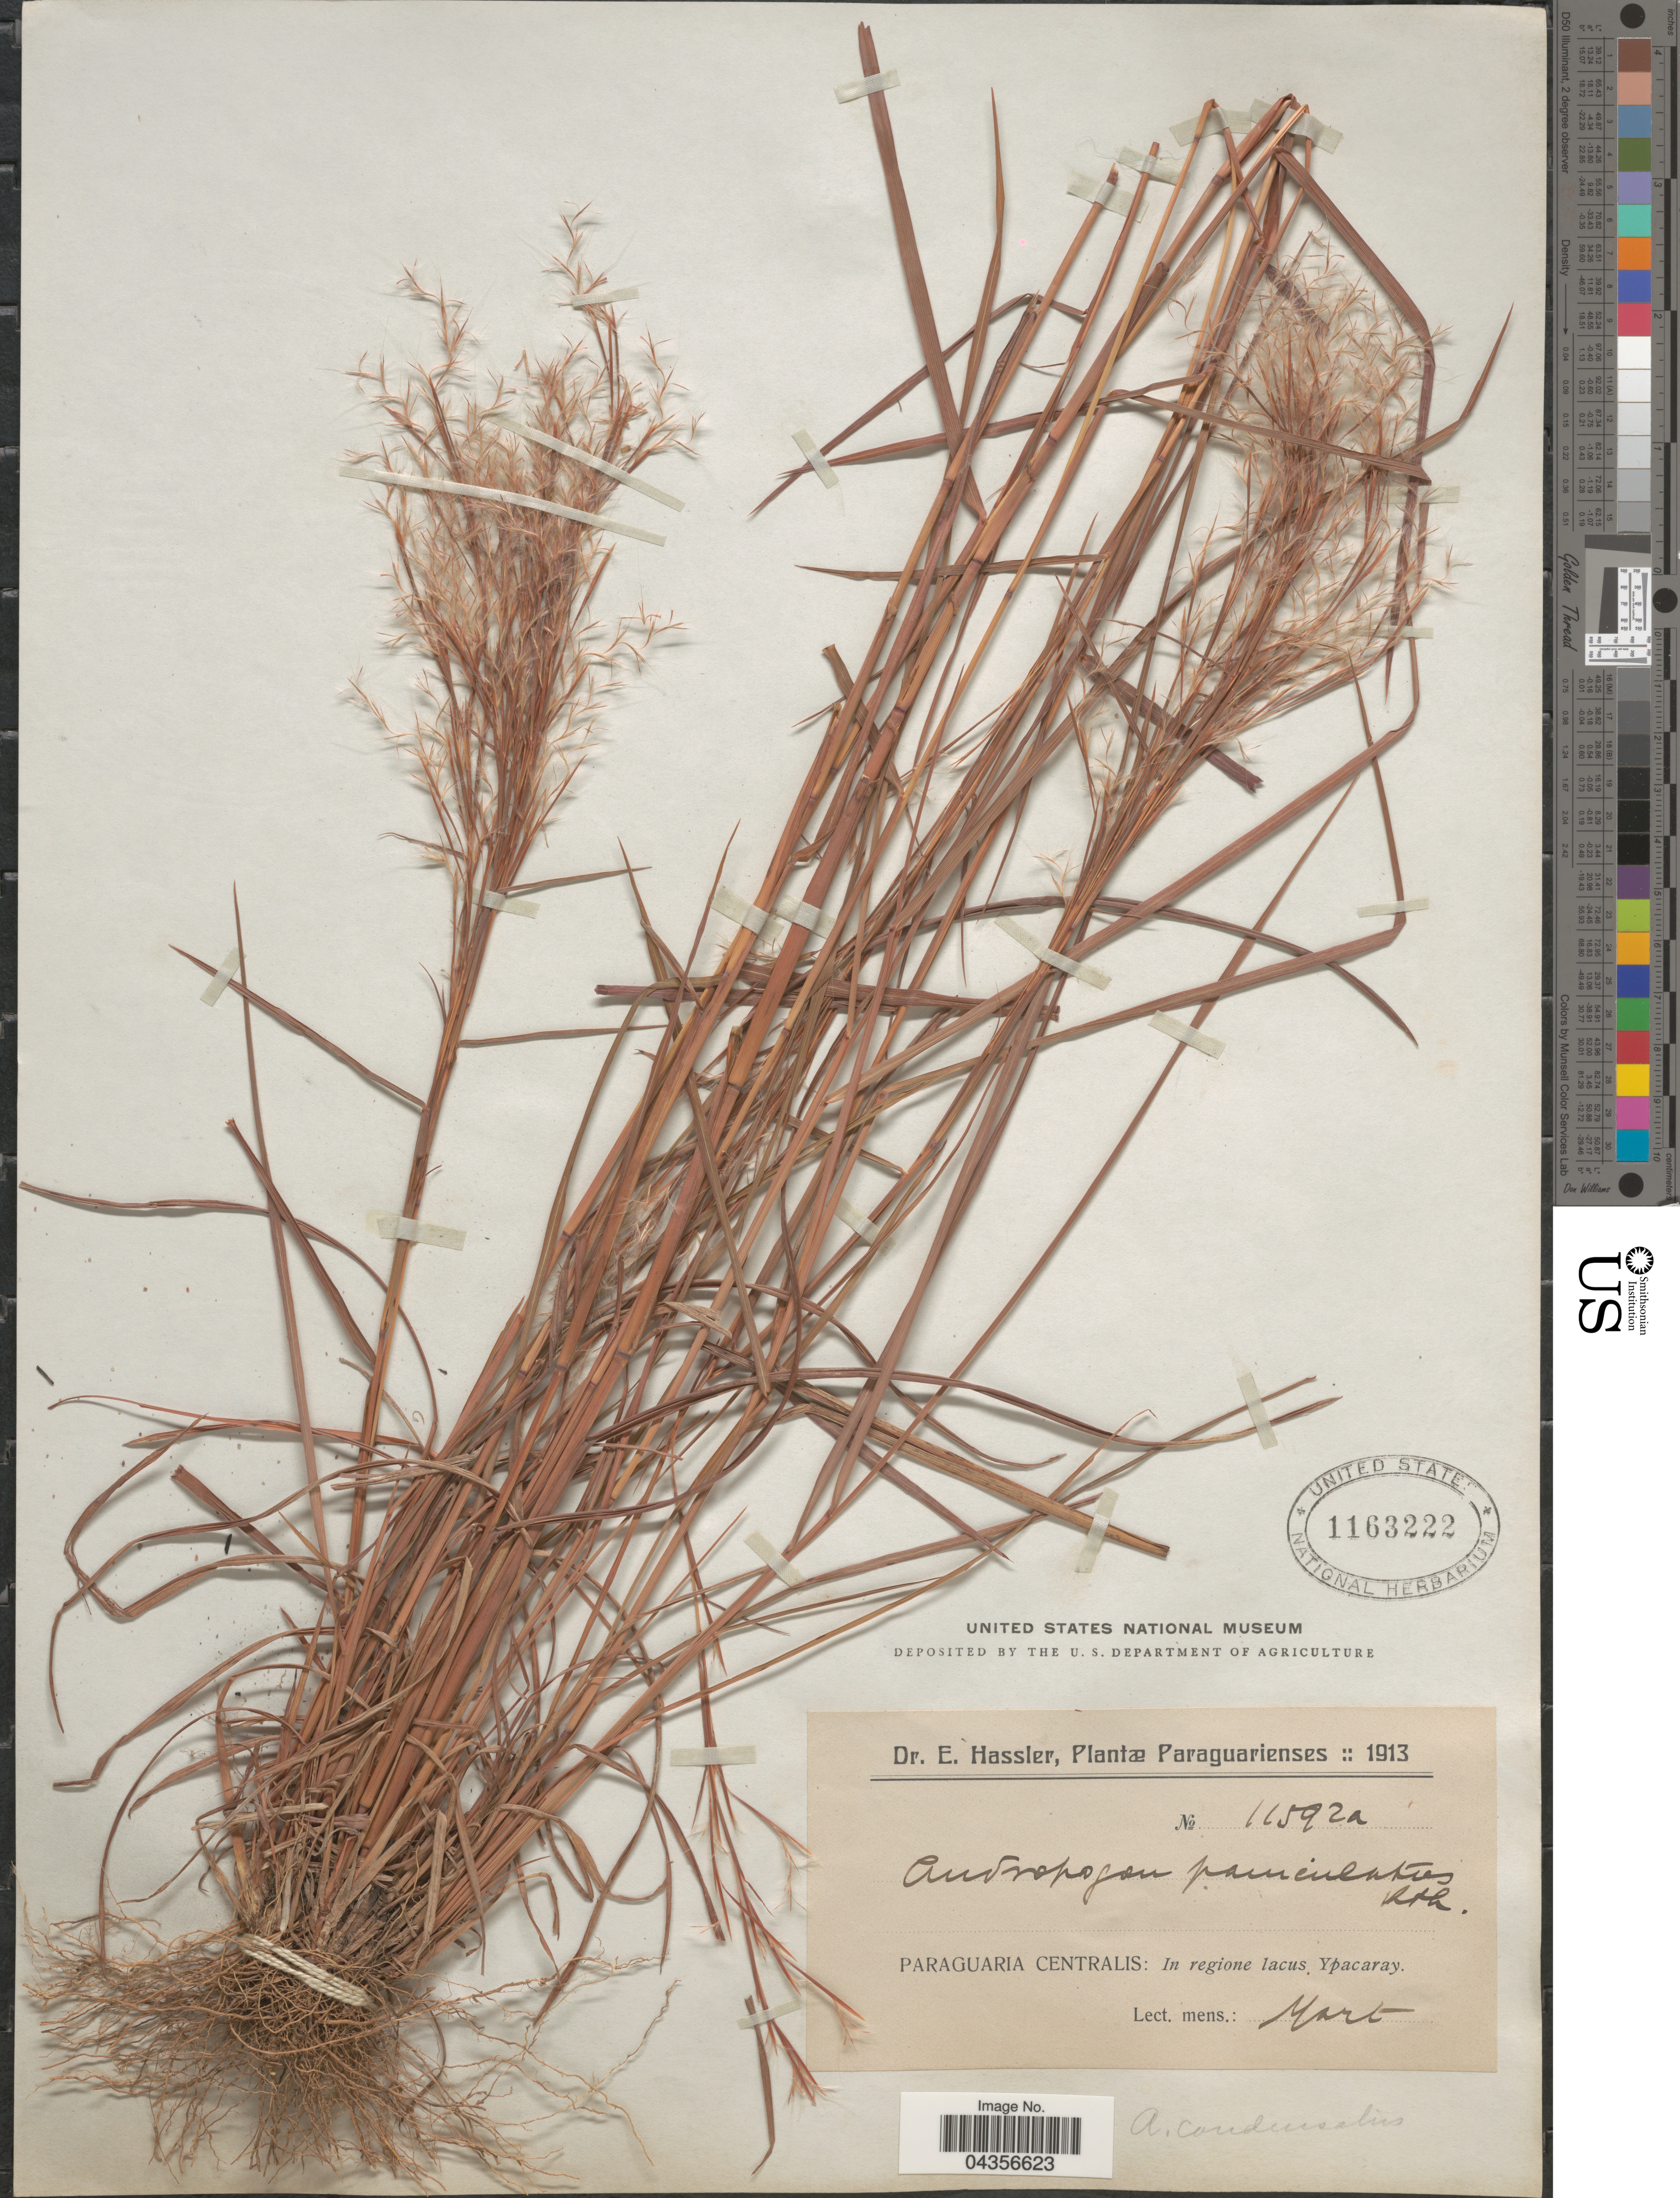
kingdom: Plantae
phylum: Tracheophyta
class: Liliopsida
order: Poales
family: Poaceae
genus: Schizachyrium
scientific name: Schizachyrium microstachyum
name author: (Desv. ex Ham.) Roseng. et al.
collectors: E. Hassler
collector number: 11592a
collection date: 1913-03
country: Paraguay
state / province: Paraguari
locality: Paraguaria Centralis: In regione lacus Ypacaray.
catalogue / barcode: US 1163222